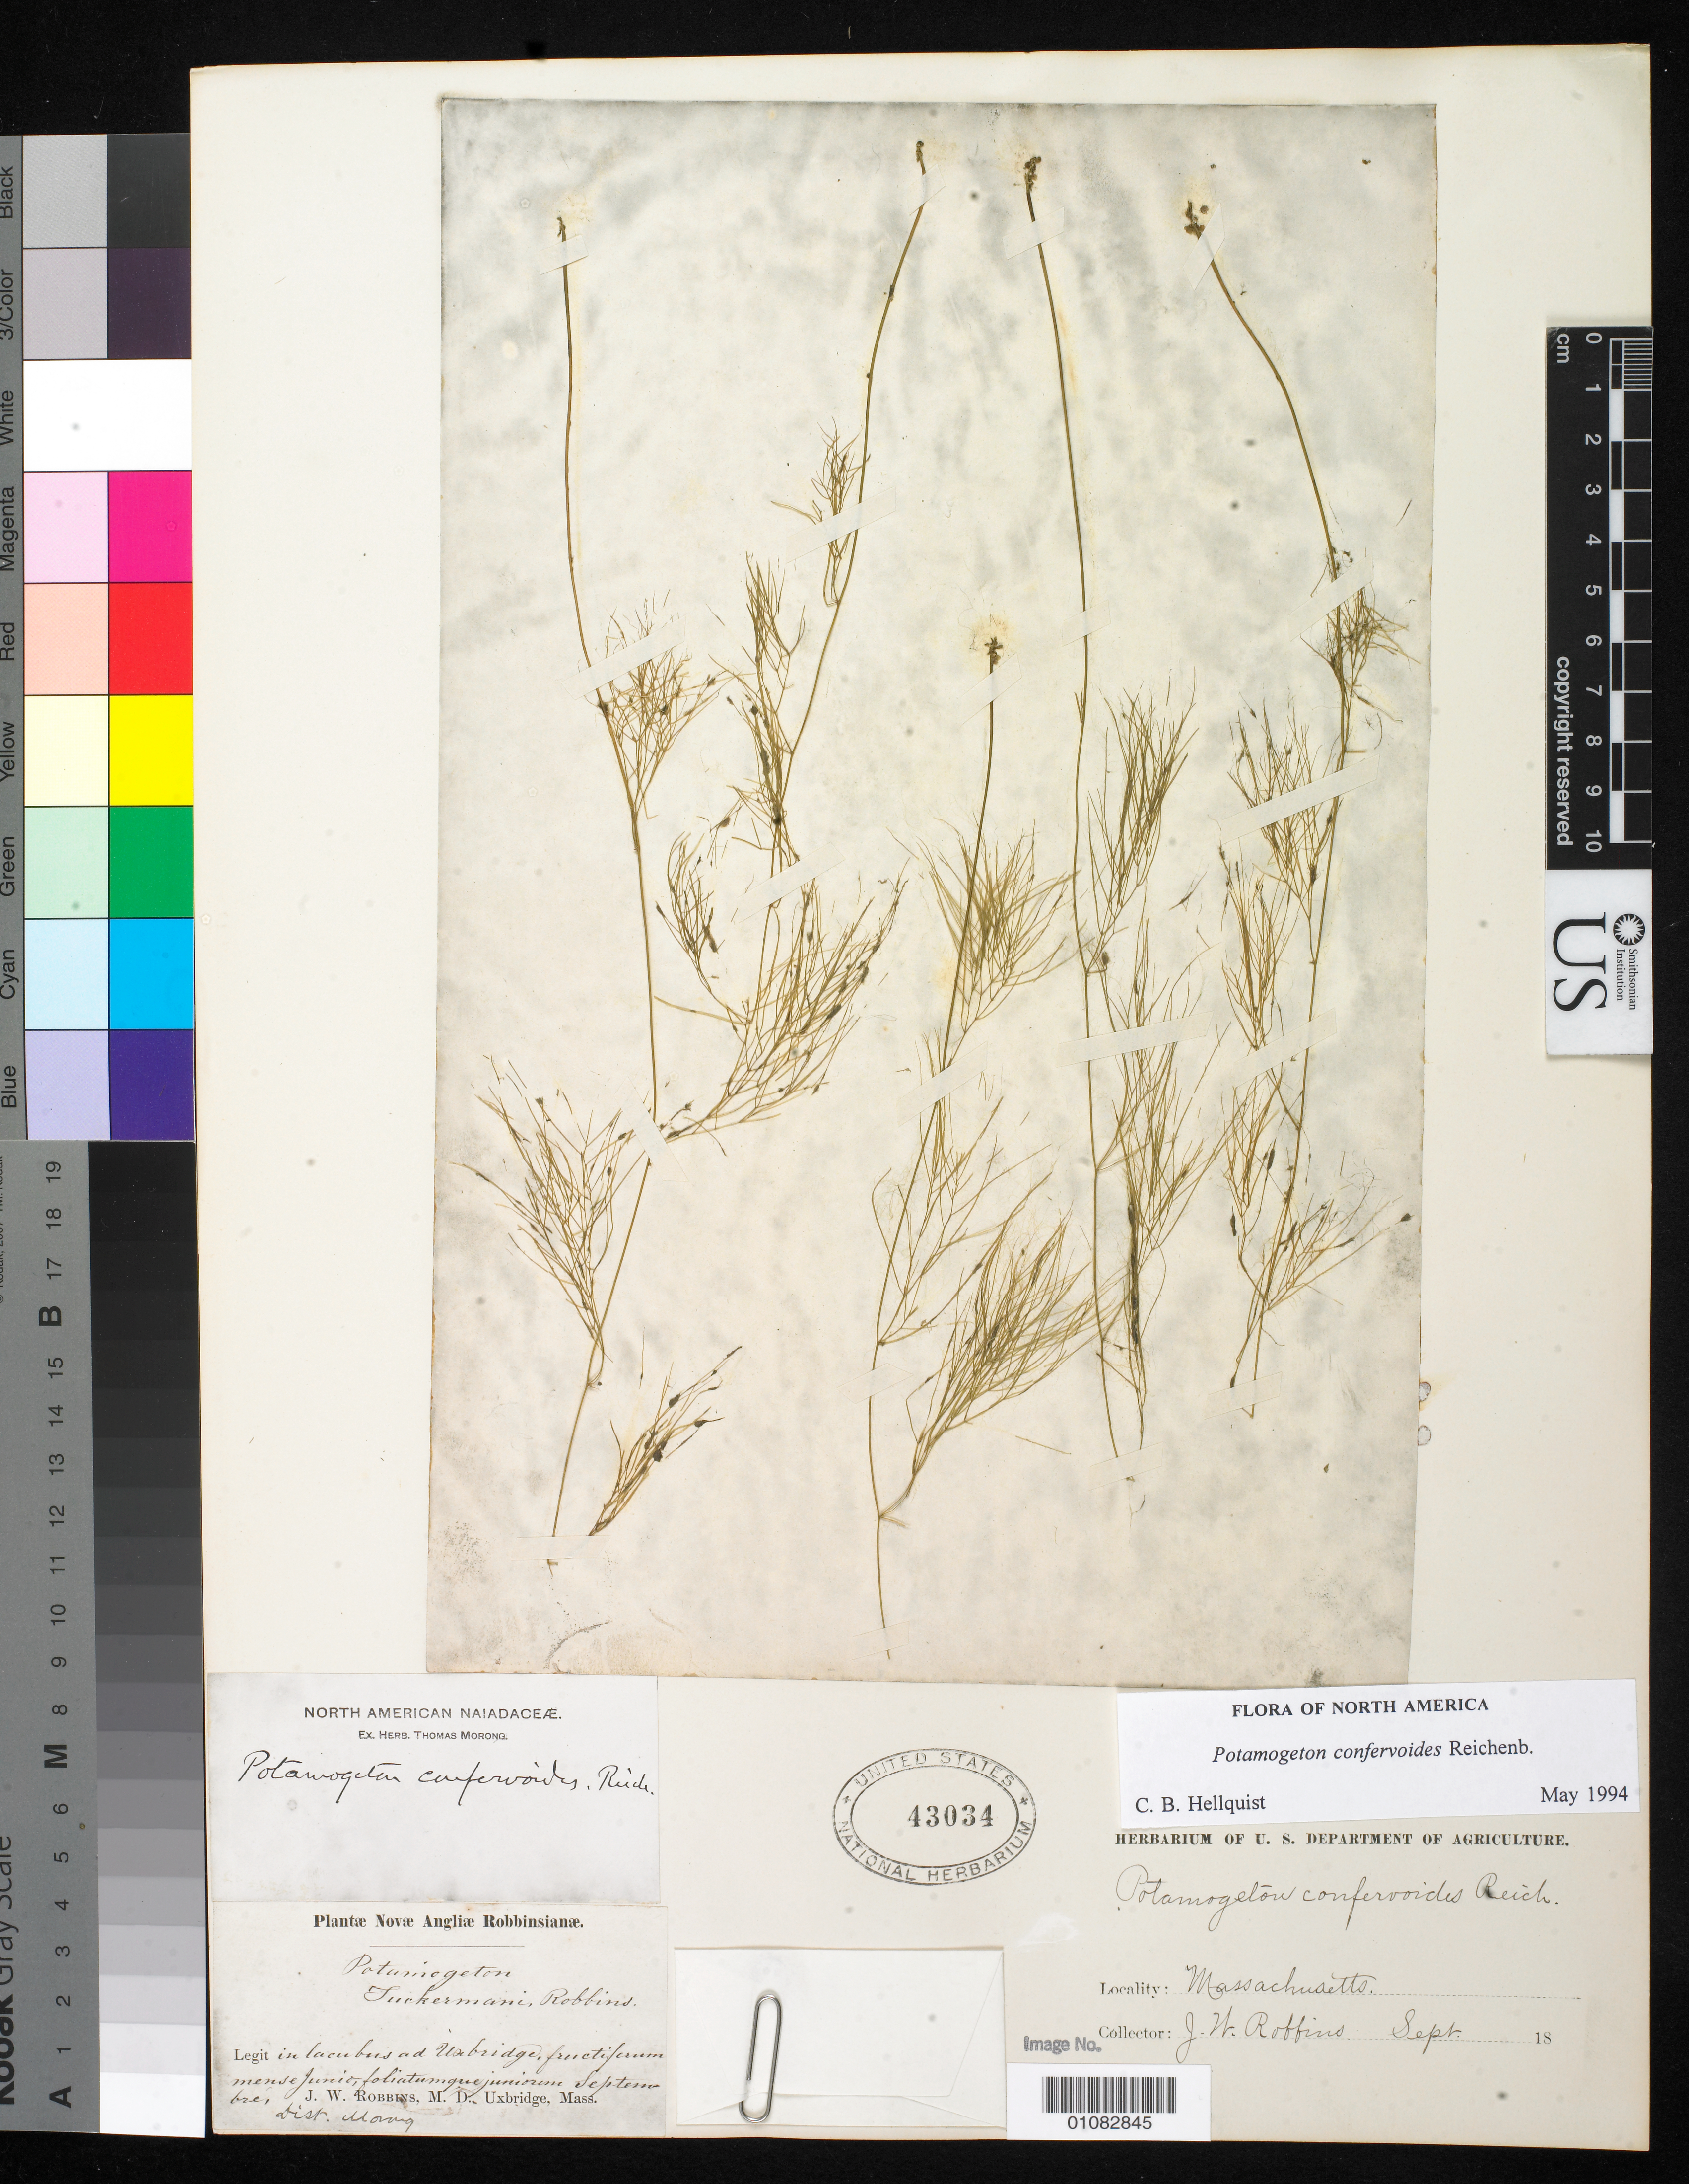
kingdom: Plantae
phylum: Tracheophyta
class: Liliopsida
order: Alismatales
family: Potamogetonaceae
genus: Potamogeton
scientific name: Potamogeton confervoides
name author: Rchb.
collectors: J. W. Robbins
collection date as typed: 18--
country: United States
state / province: Massachusetts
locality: Uxbridge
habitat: Lake.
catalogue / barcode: US 43034